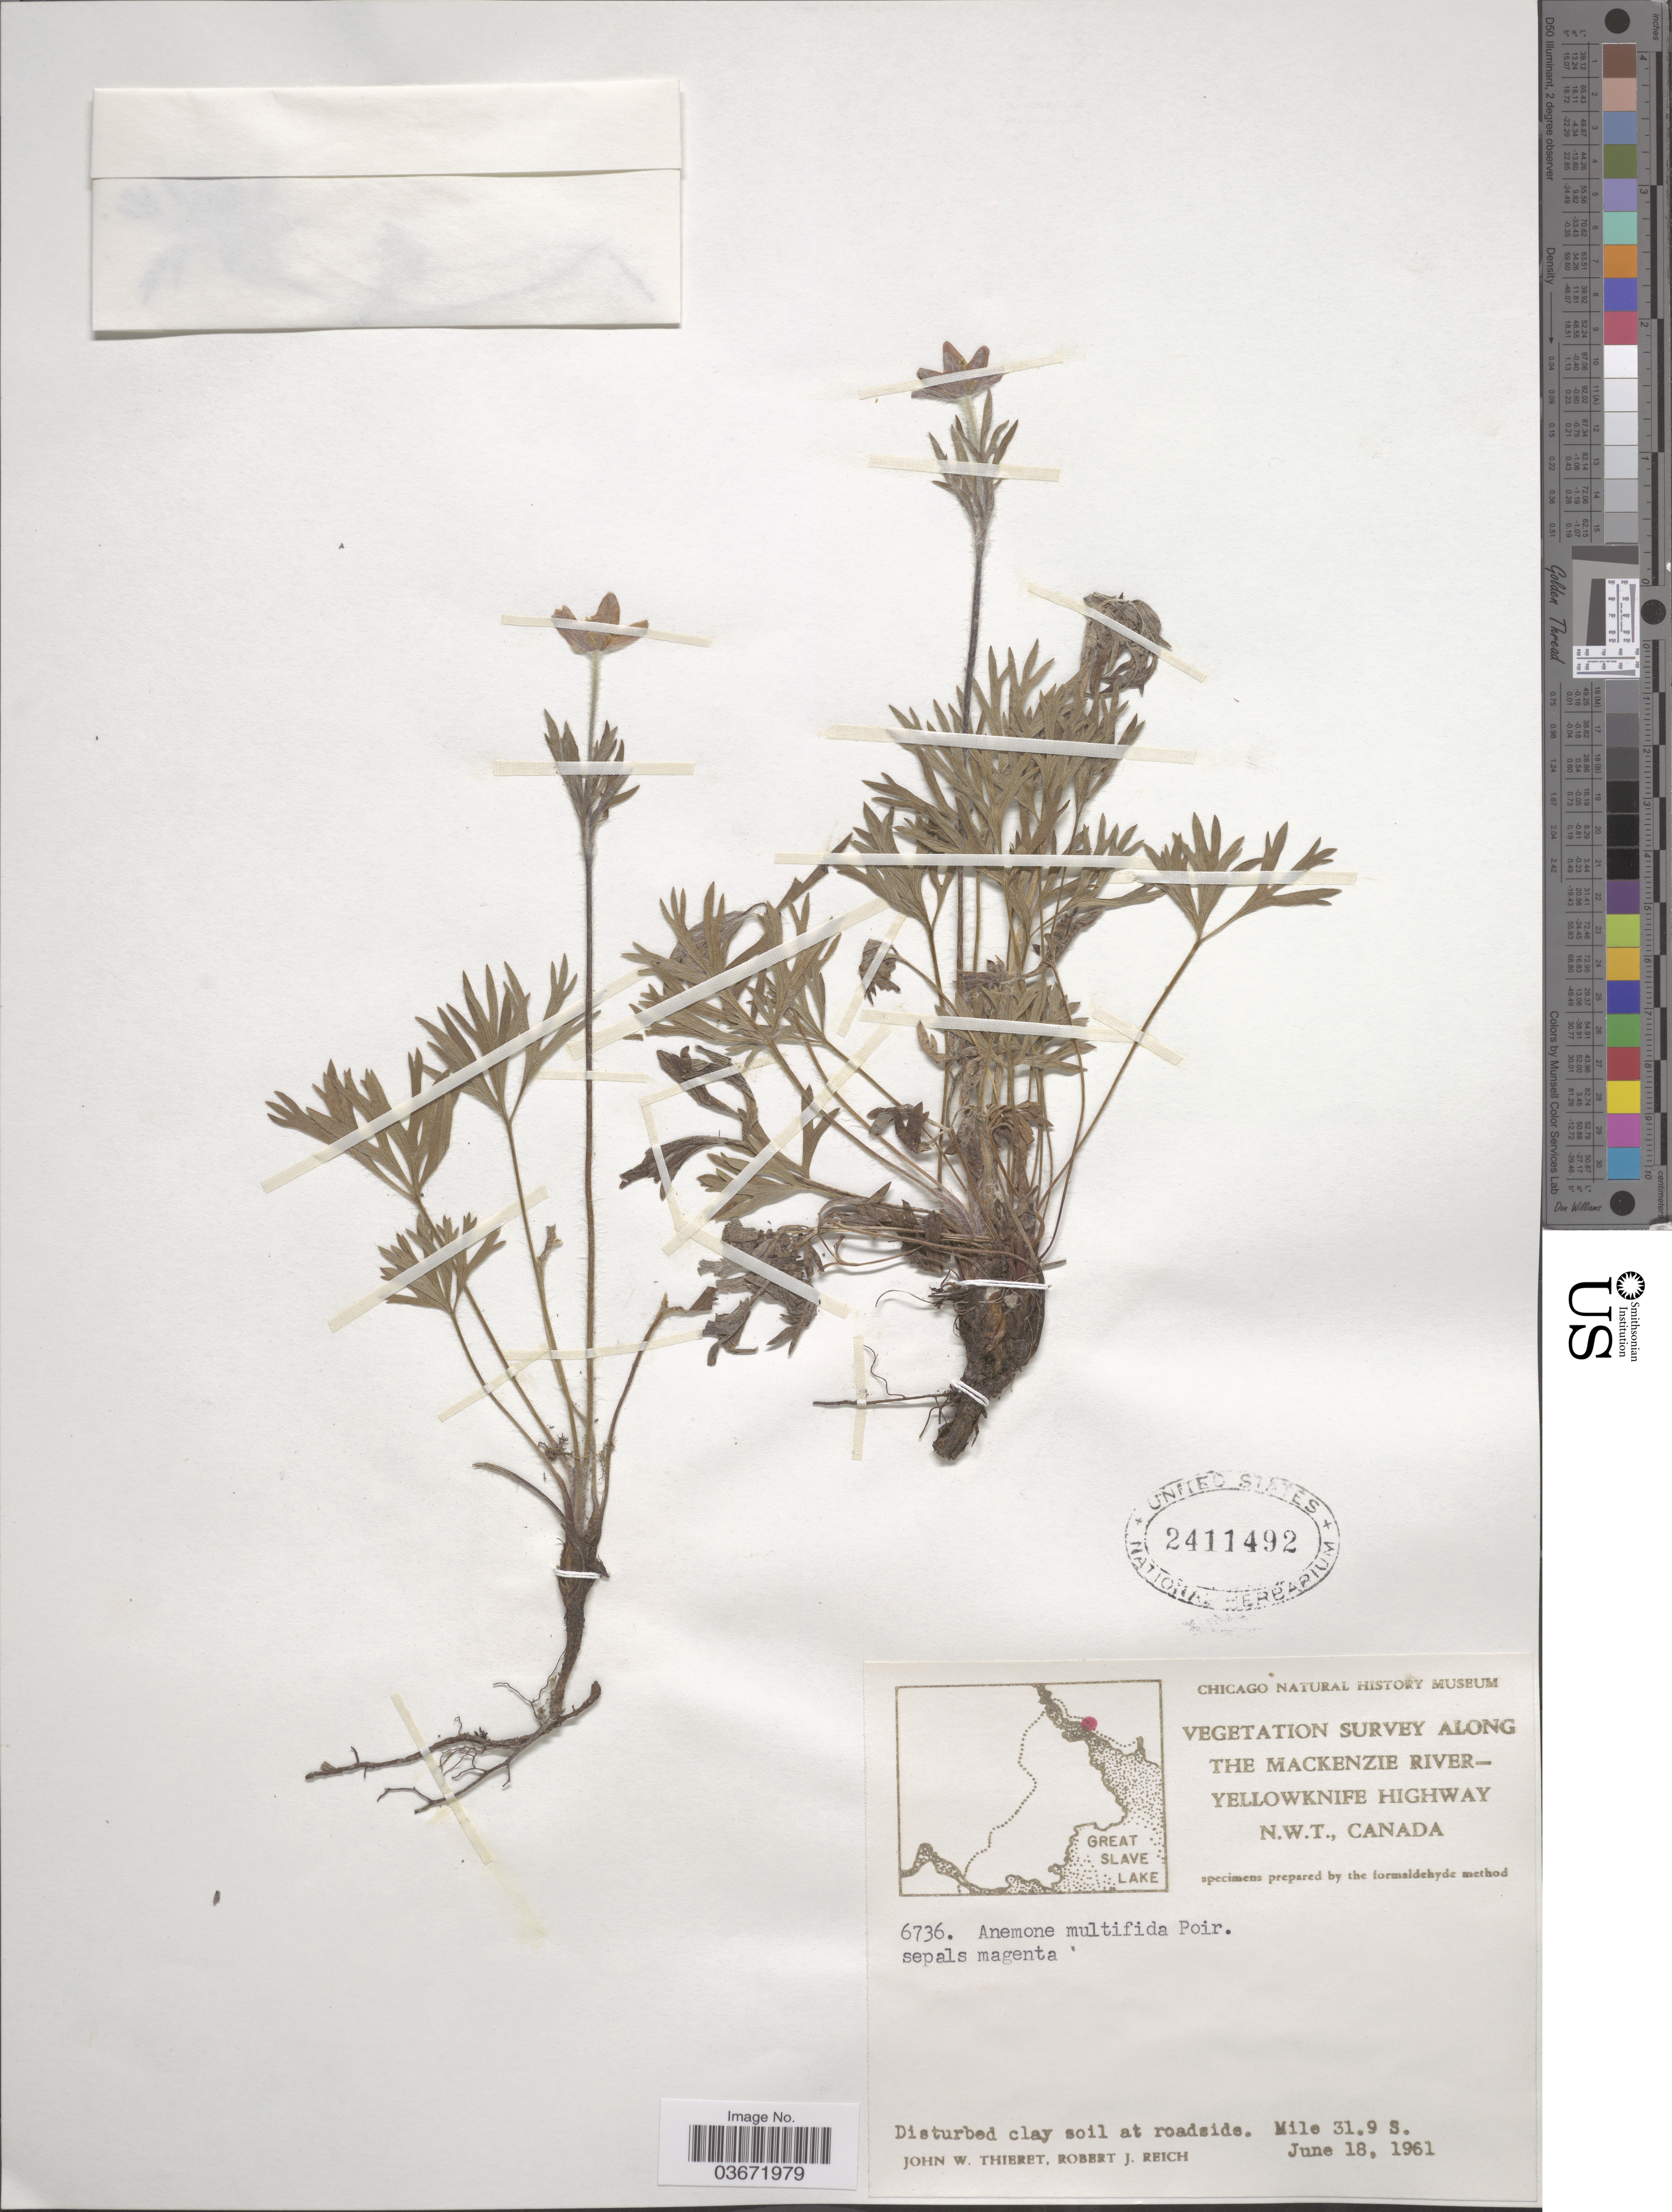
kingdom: Plantae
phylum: Tracheophyta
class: Magnoliopsida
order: Ranunculales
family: Ranunculaceae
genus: Anemone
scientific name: Anemone multifida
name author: Poir.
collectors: J. W. Thieret & R. Reich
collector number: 6736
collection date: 1961-06-18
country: Canada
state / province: Northwest Territories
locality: Along the Mackenzie River-Yellowknife Highway. Mile 31.9 S.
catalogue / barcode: US 2411492